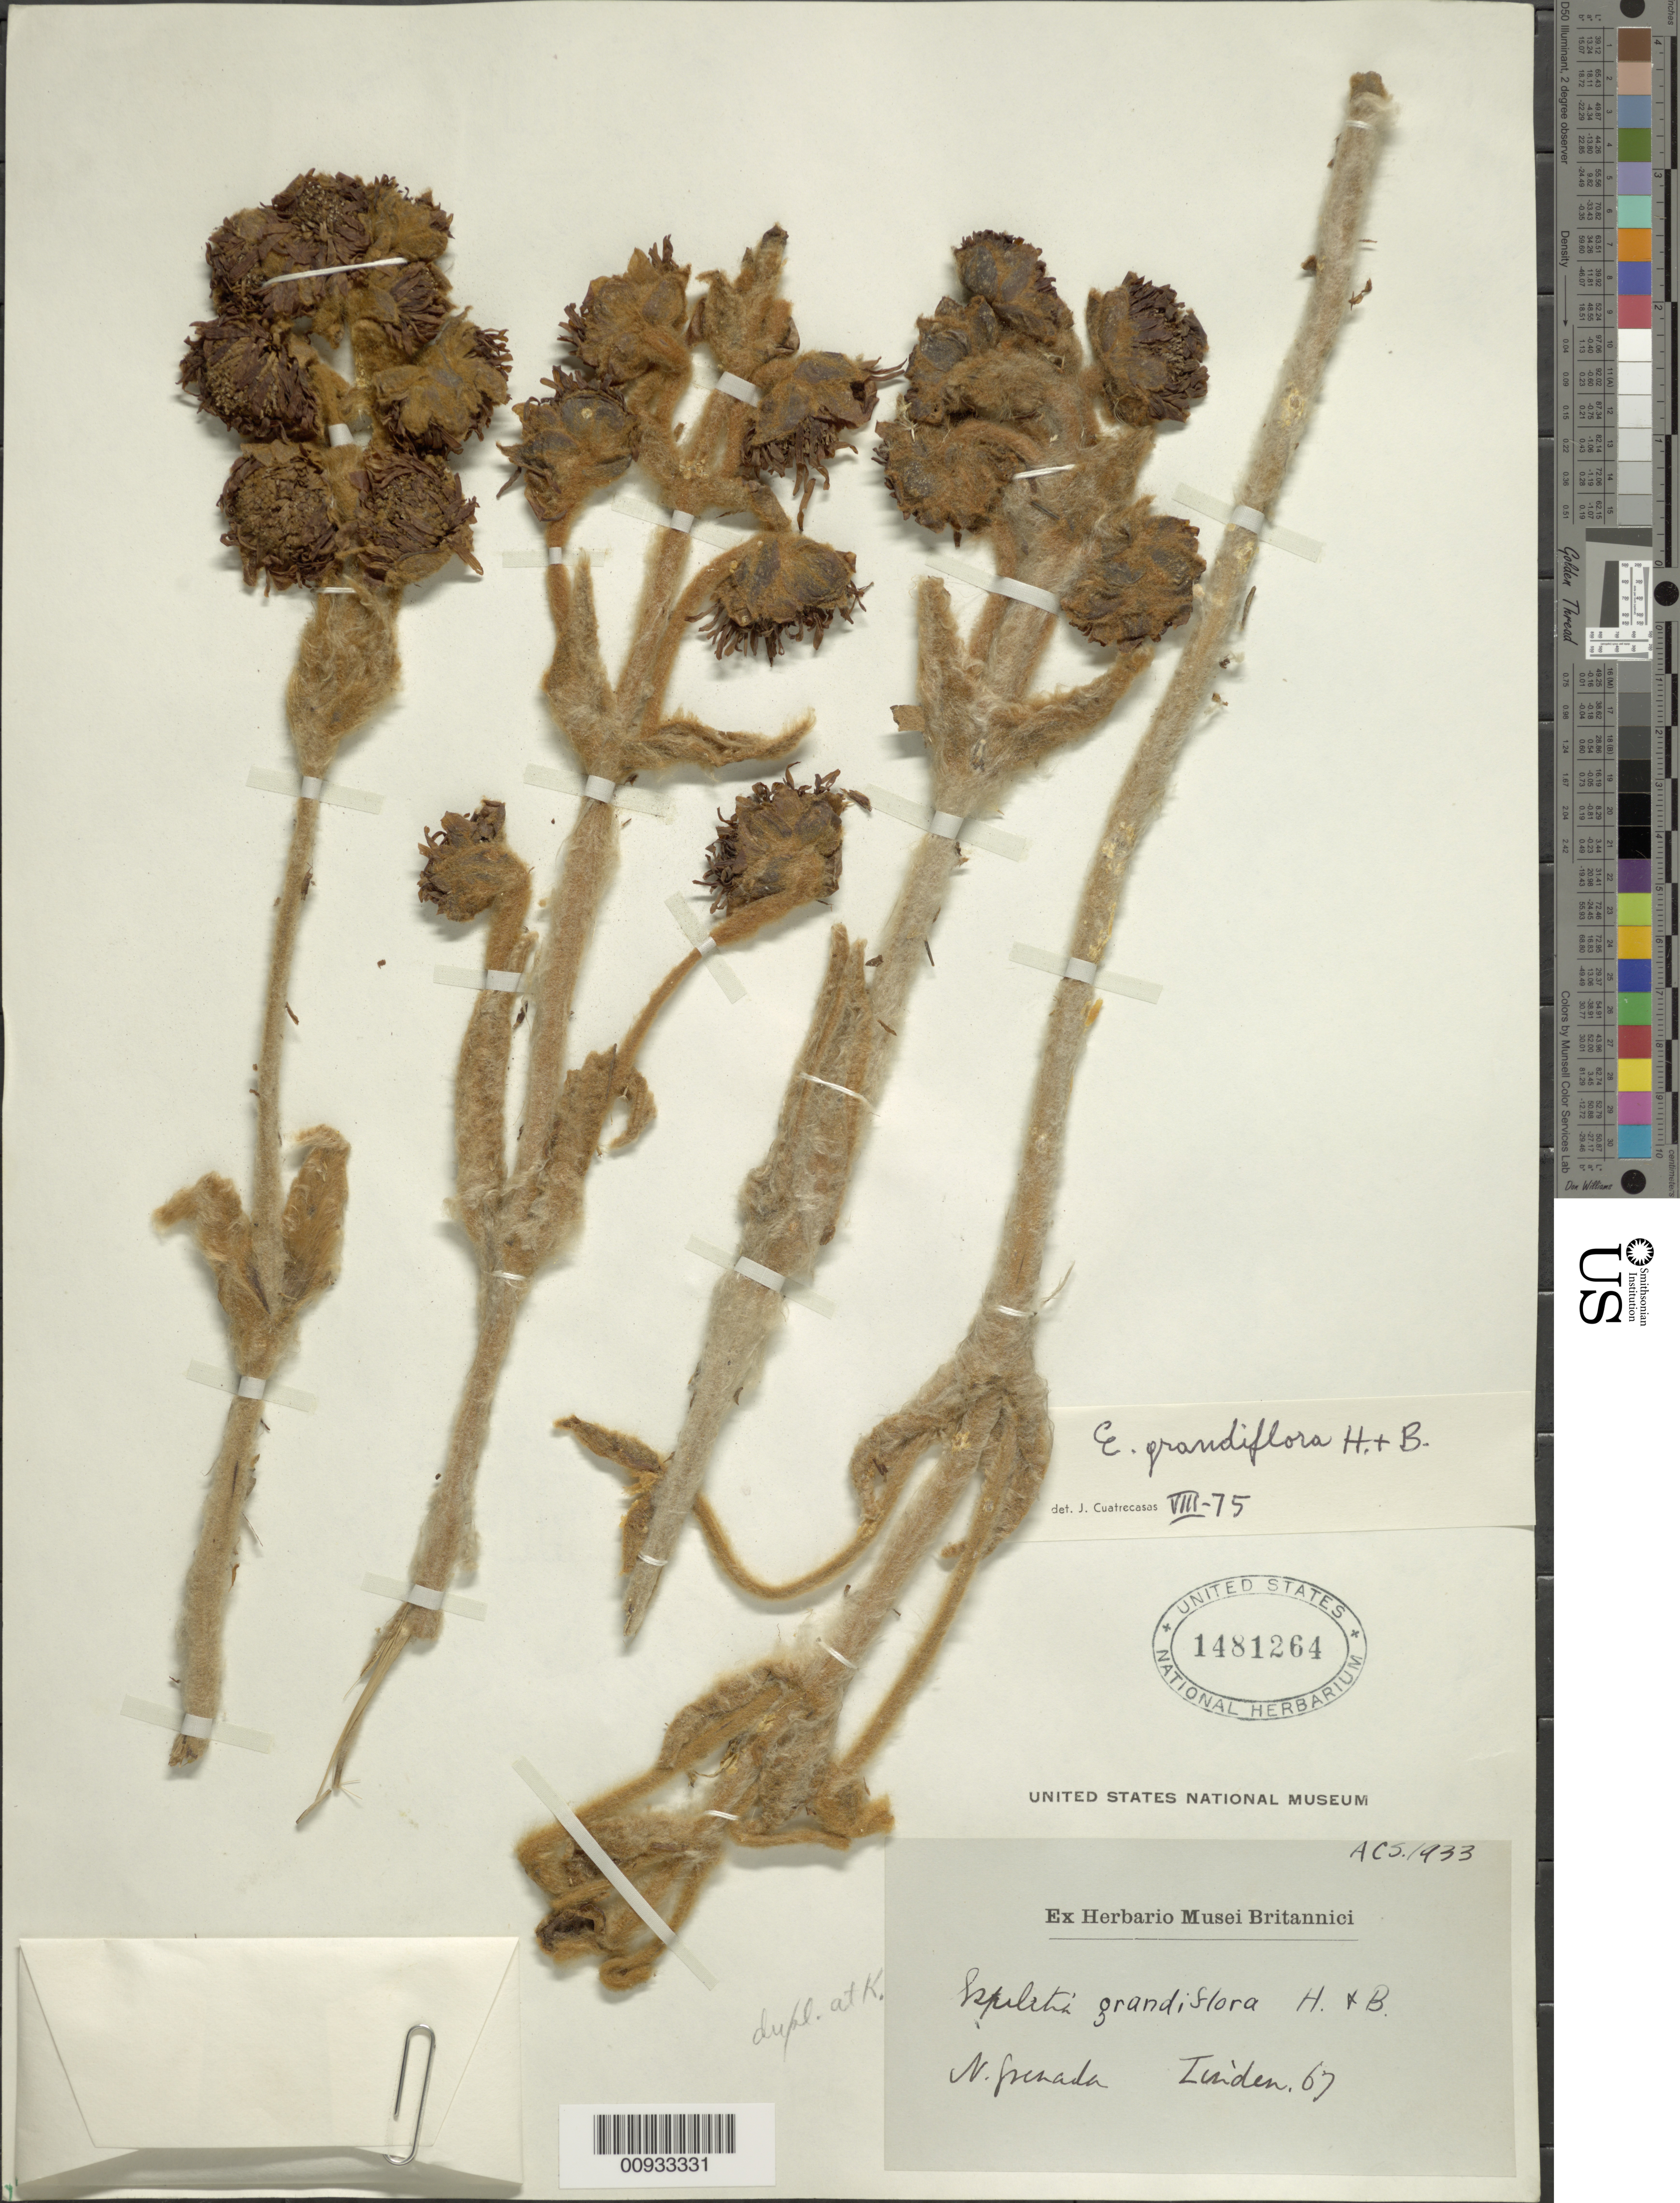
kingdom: Plantae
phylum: Tracheophyta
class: Magnoliopsida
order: Asterales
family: Asteraceae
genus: Espeletia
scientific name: Espeletia grandiflora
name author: Humb. & Bonpl.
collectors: J. Linden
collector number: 67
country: Colombia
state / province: Cundinamarca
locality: New Grenada.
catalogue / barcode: US 1481264